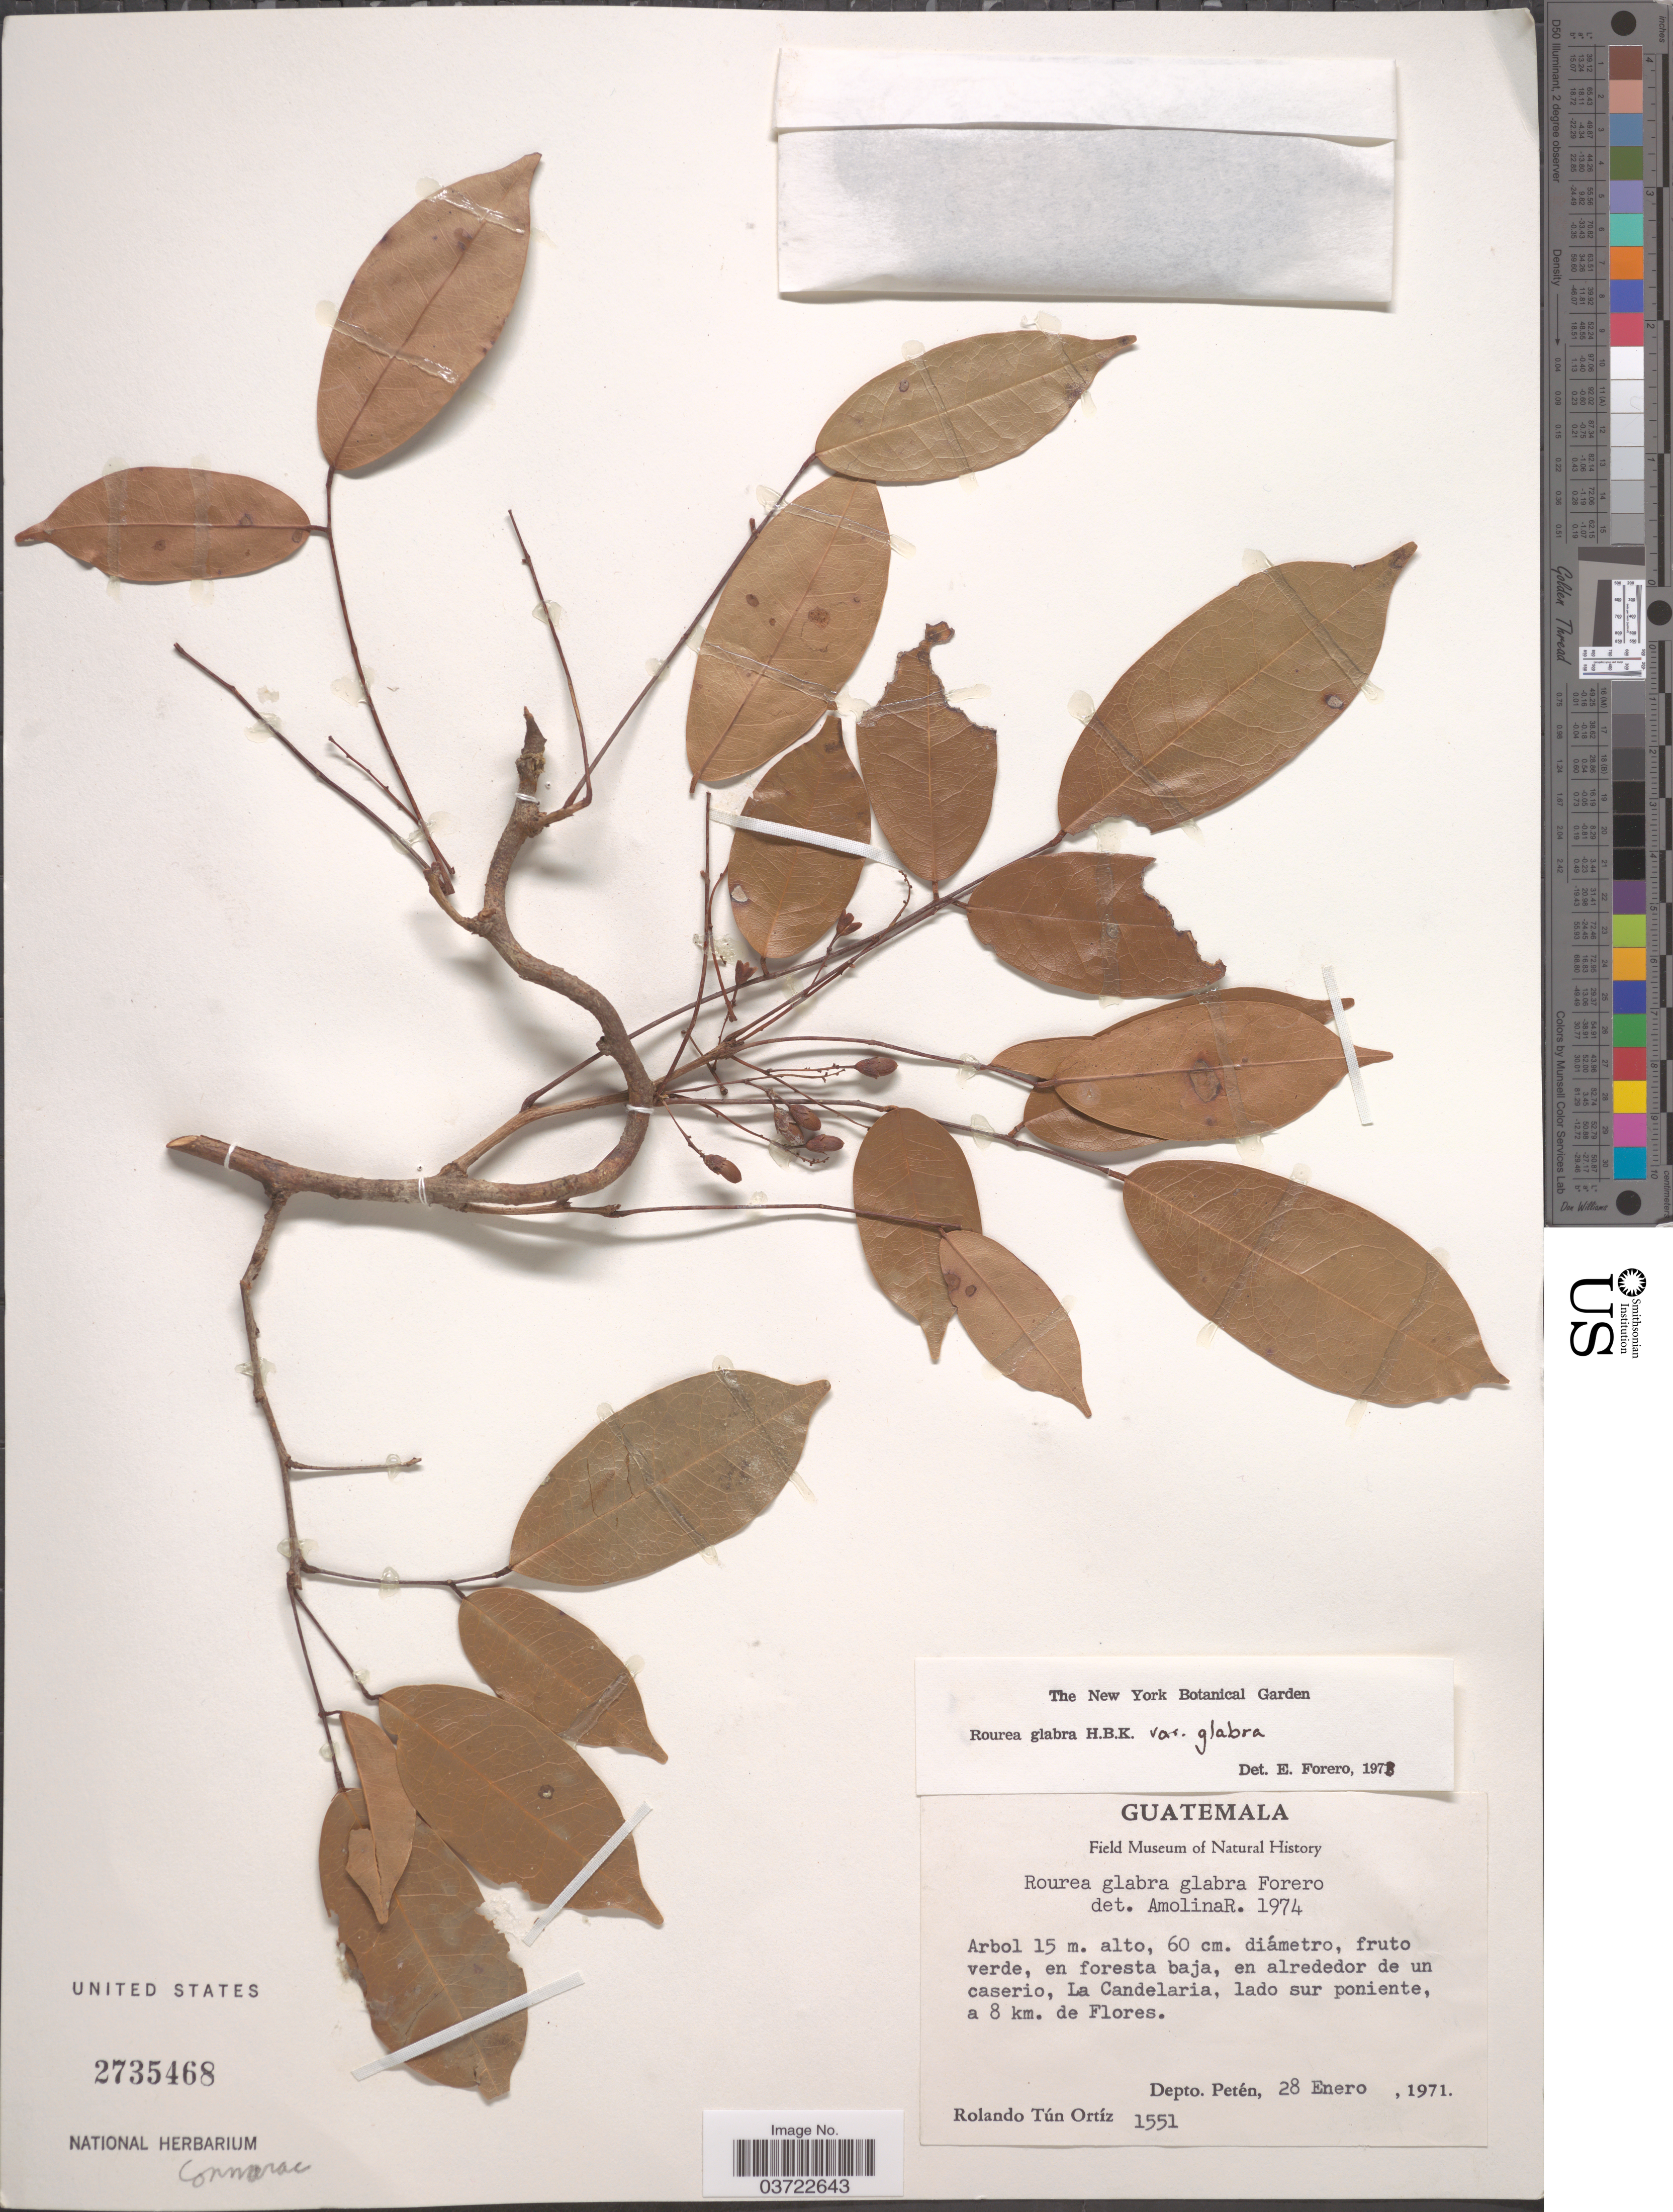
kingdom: Plantae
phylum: Tracheophyta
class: Magnoliopsida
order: Oxalidales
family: Connaraceae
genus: Rourea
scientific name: Rourea glabra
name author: Kunth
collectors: R. Tún Ortíz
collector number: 1551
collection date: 1971-01-28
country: Guatemala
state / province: El Peten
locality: En alrededor de un caserio, La Candelaria, lado sur poniente, a 8 km. de Flores. Depto. Petén.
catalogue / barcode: US 2735468